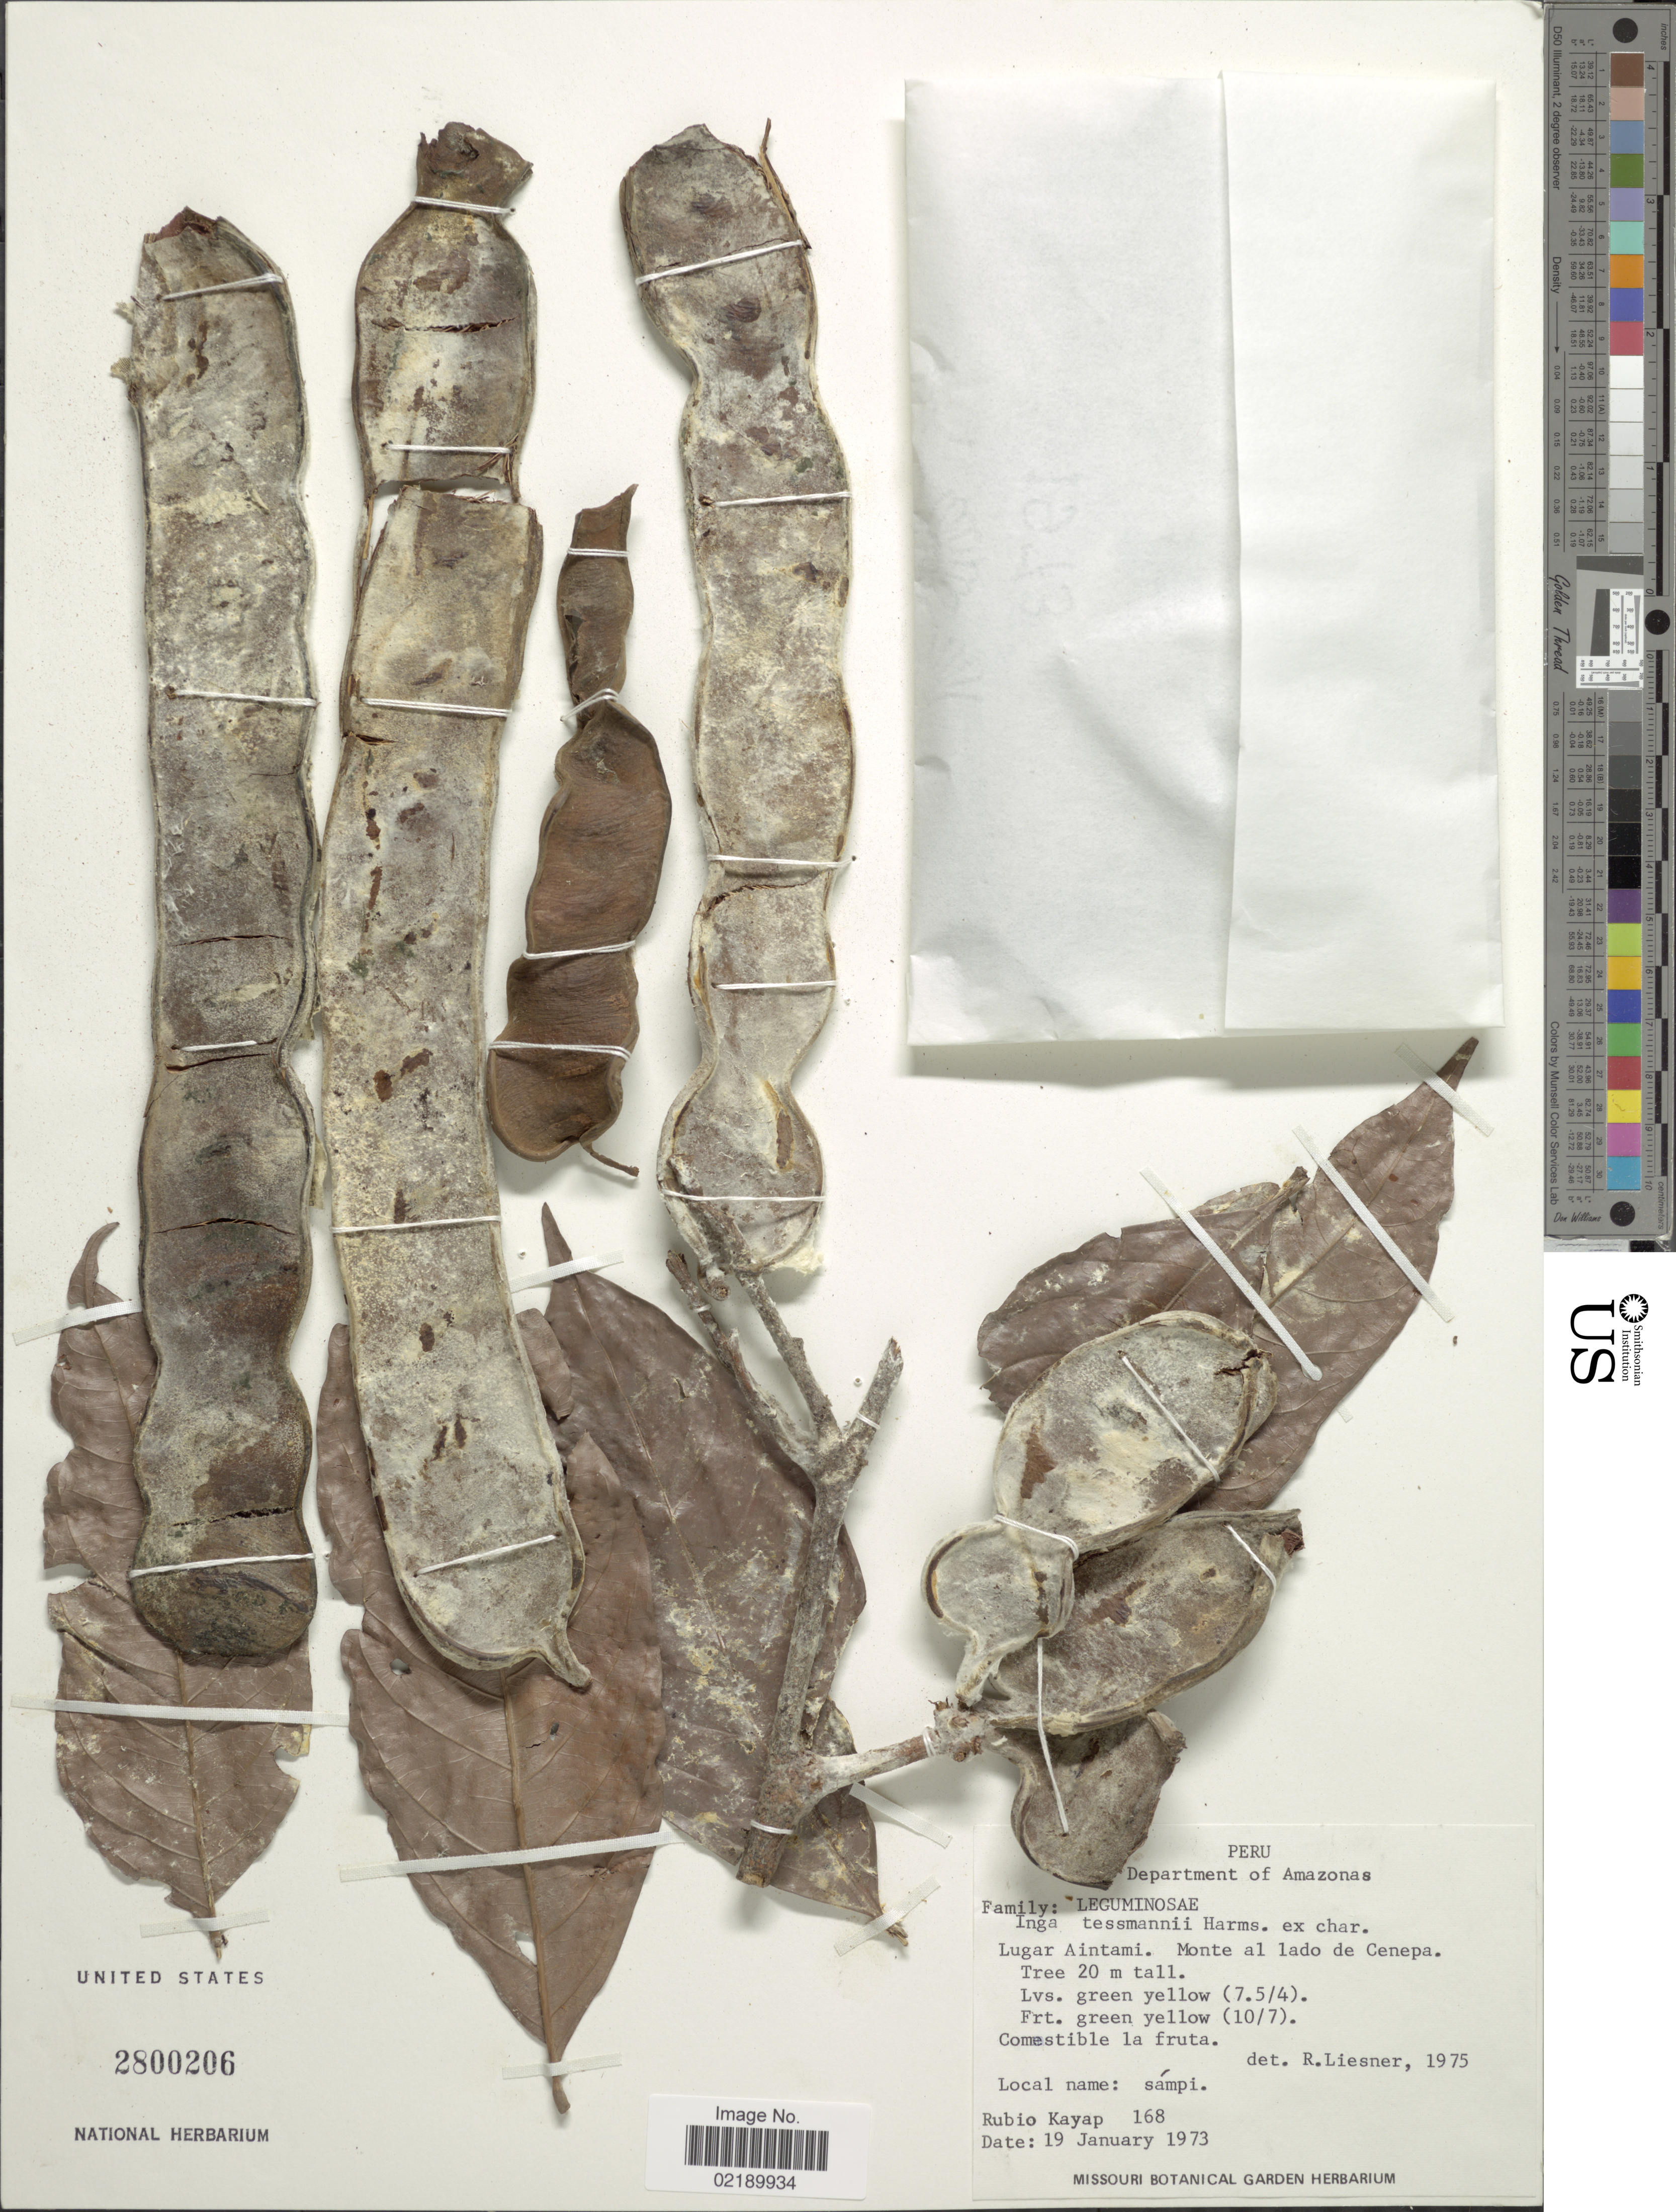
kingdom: Plantae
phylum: Tracheophyta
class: Magnoliopsida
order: Fabales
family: Fabaceae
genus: Inga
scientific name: Inga tessmannii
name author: Harms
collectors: R. Kayap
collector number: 168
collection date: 1973-01-19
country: Peru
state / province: Amazonas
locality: Lugar Aintami, monte al aldo de Cenepa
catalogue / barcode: US 2800206